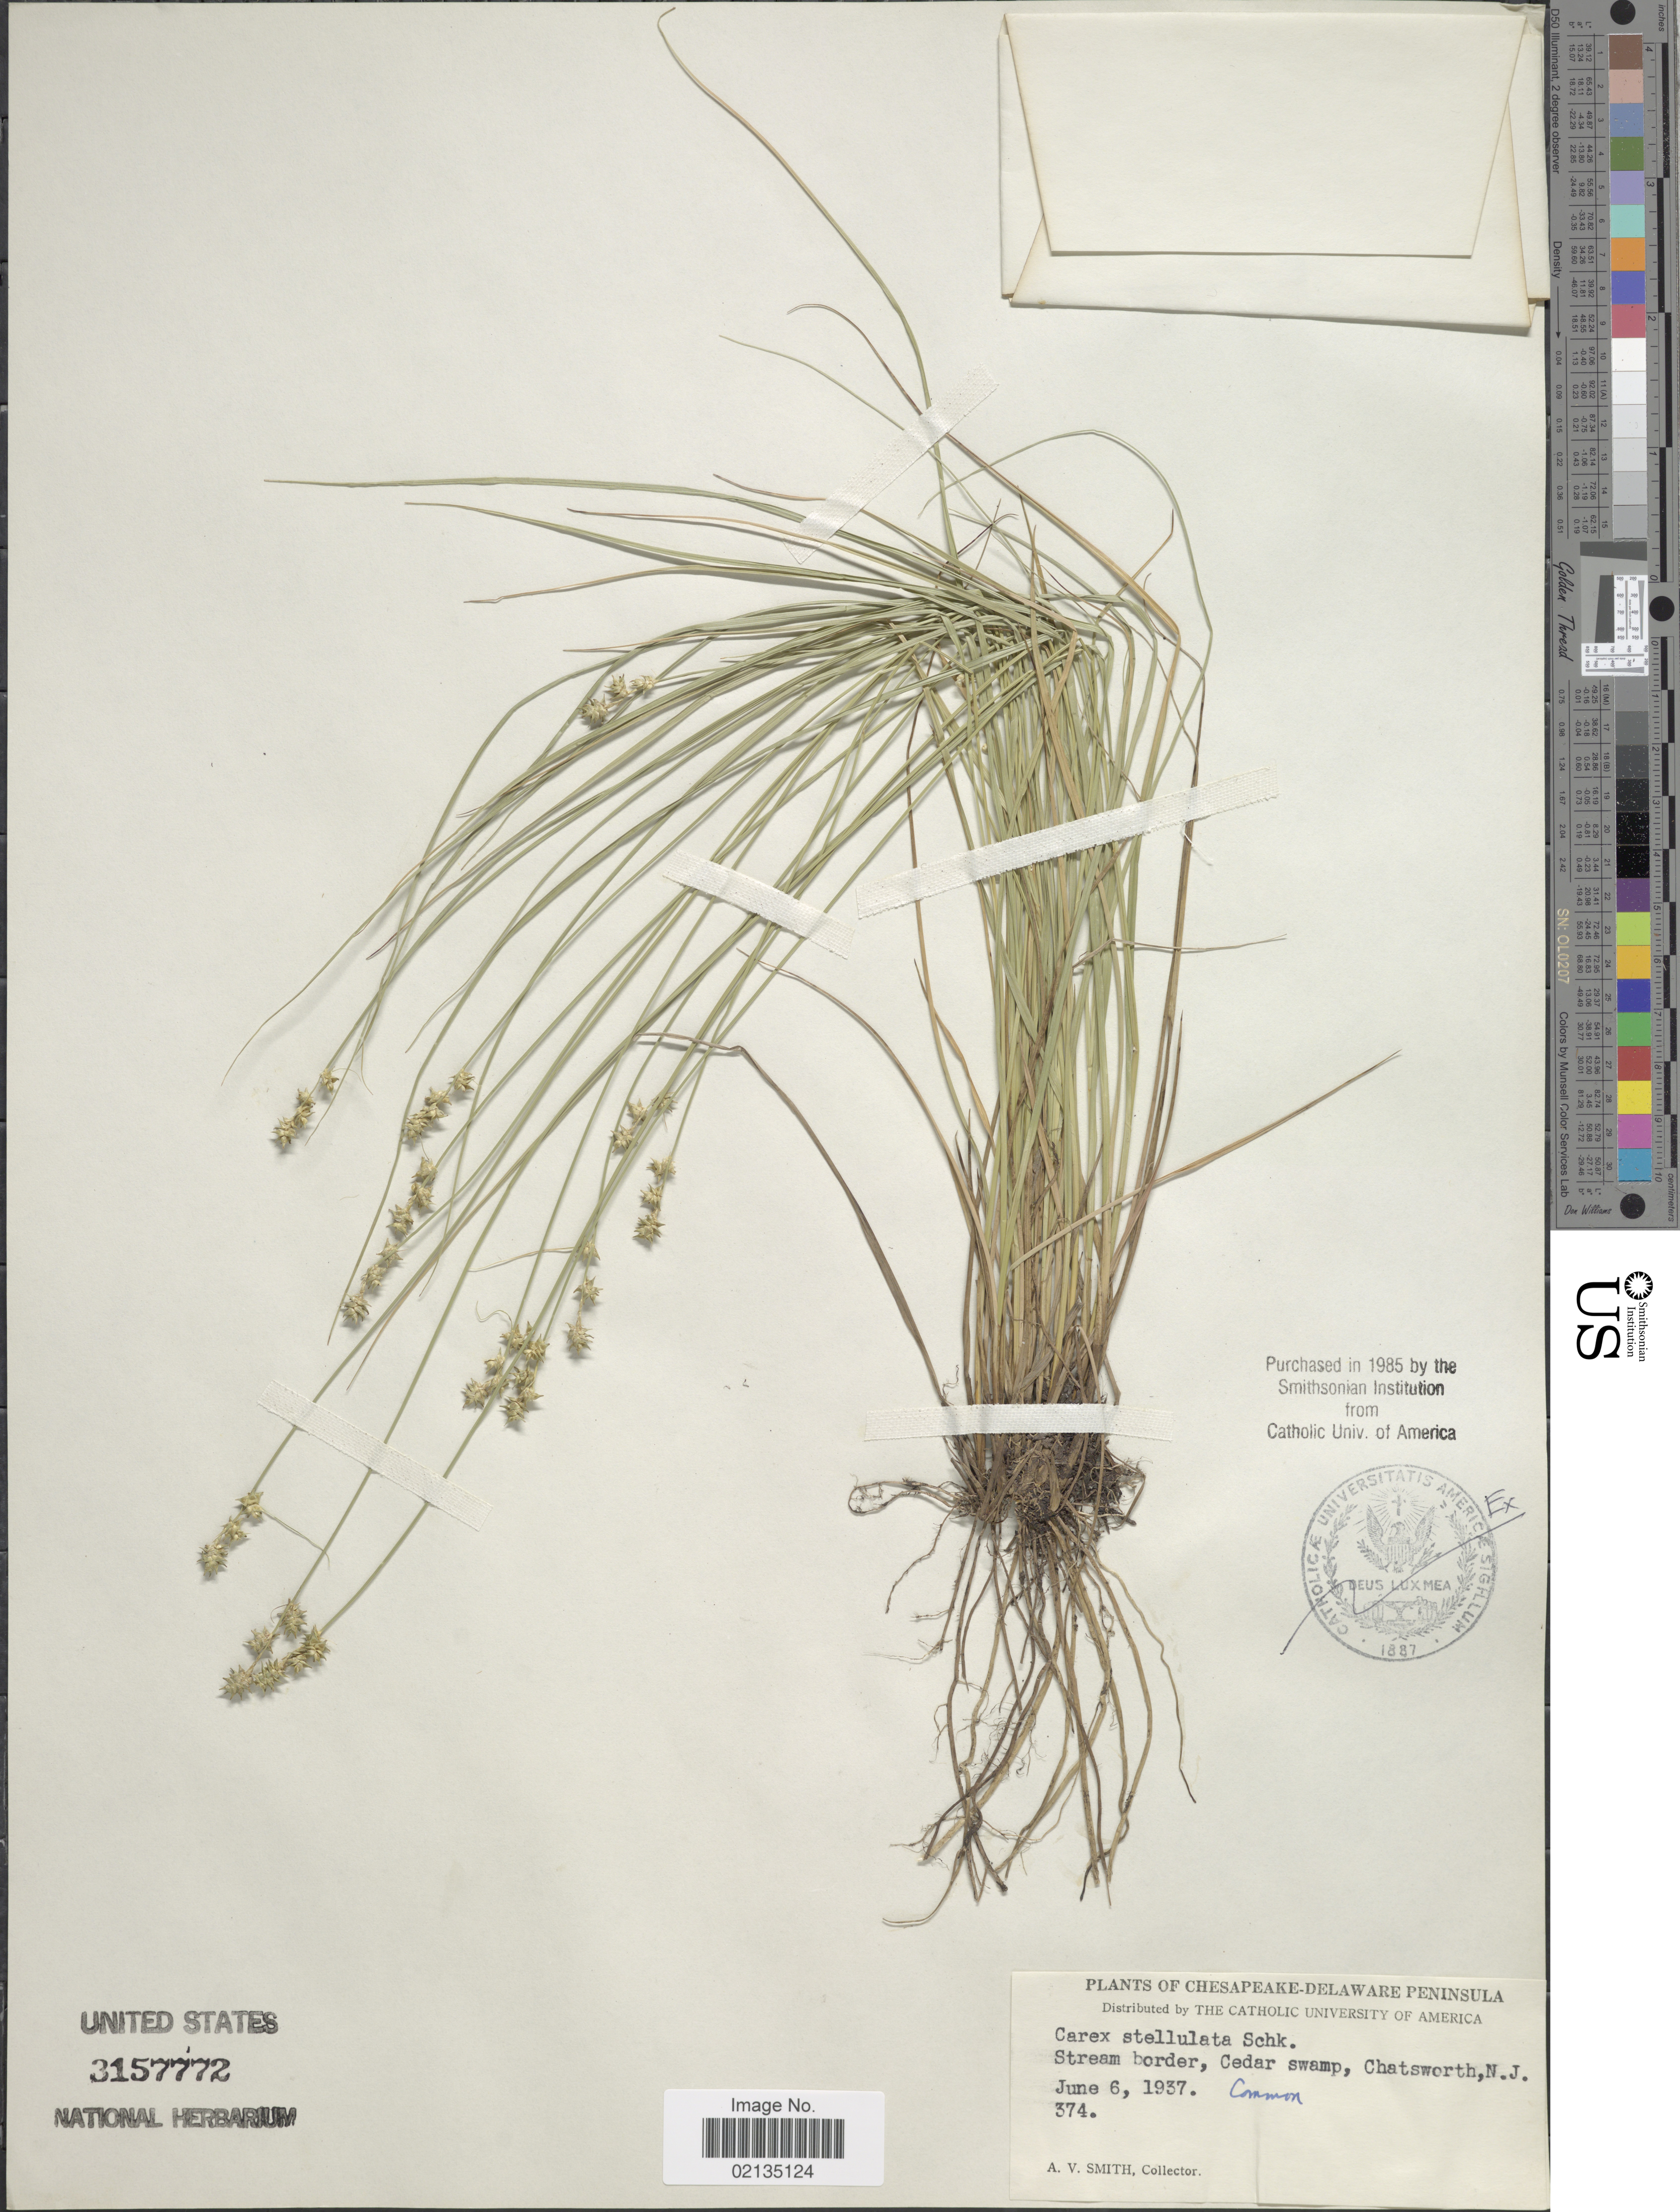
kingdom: Plantae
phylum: Tracheophyta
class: Liliopsida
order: Poales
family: Cyperaceae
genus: Carex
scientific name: Carex echinata subsp. echinata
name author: Murray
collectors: A. V. P. Smith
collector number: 374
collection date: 1937-06-06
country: United States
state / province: New Jersey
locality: Stream border, Cedar Swamp, Chatsworth, N.J.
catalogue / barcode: US 3157772